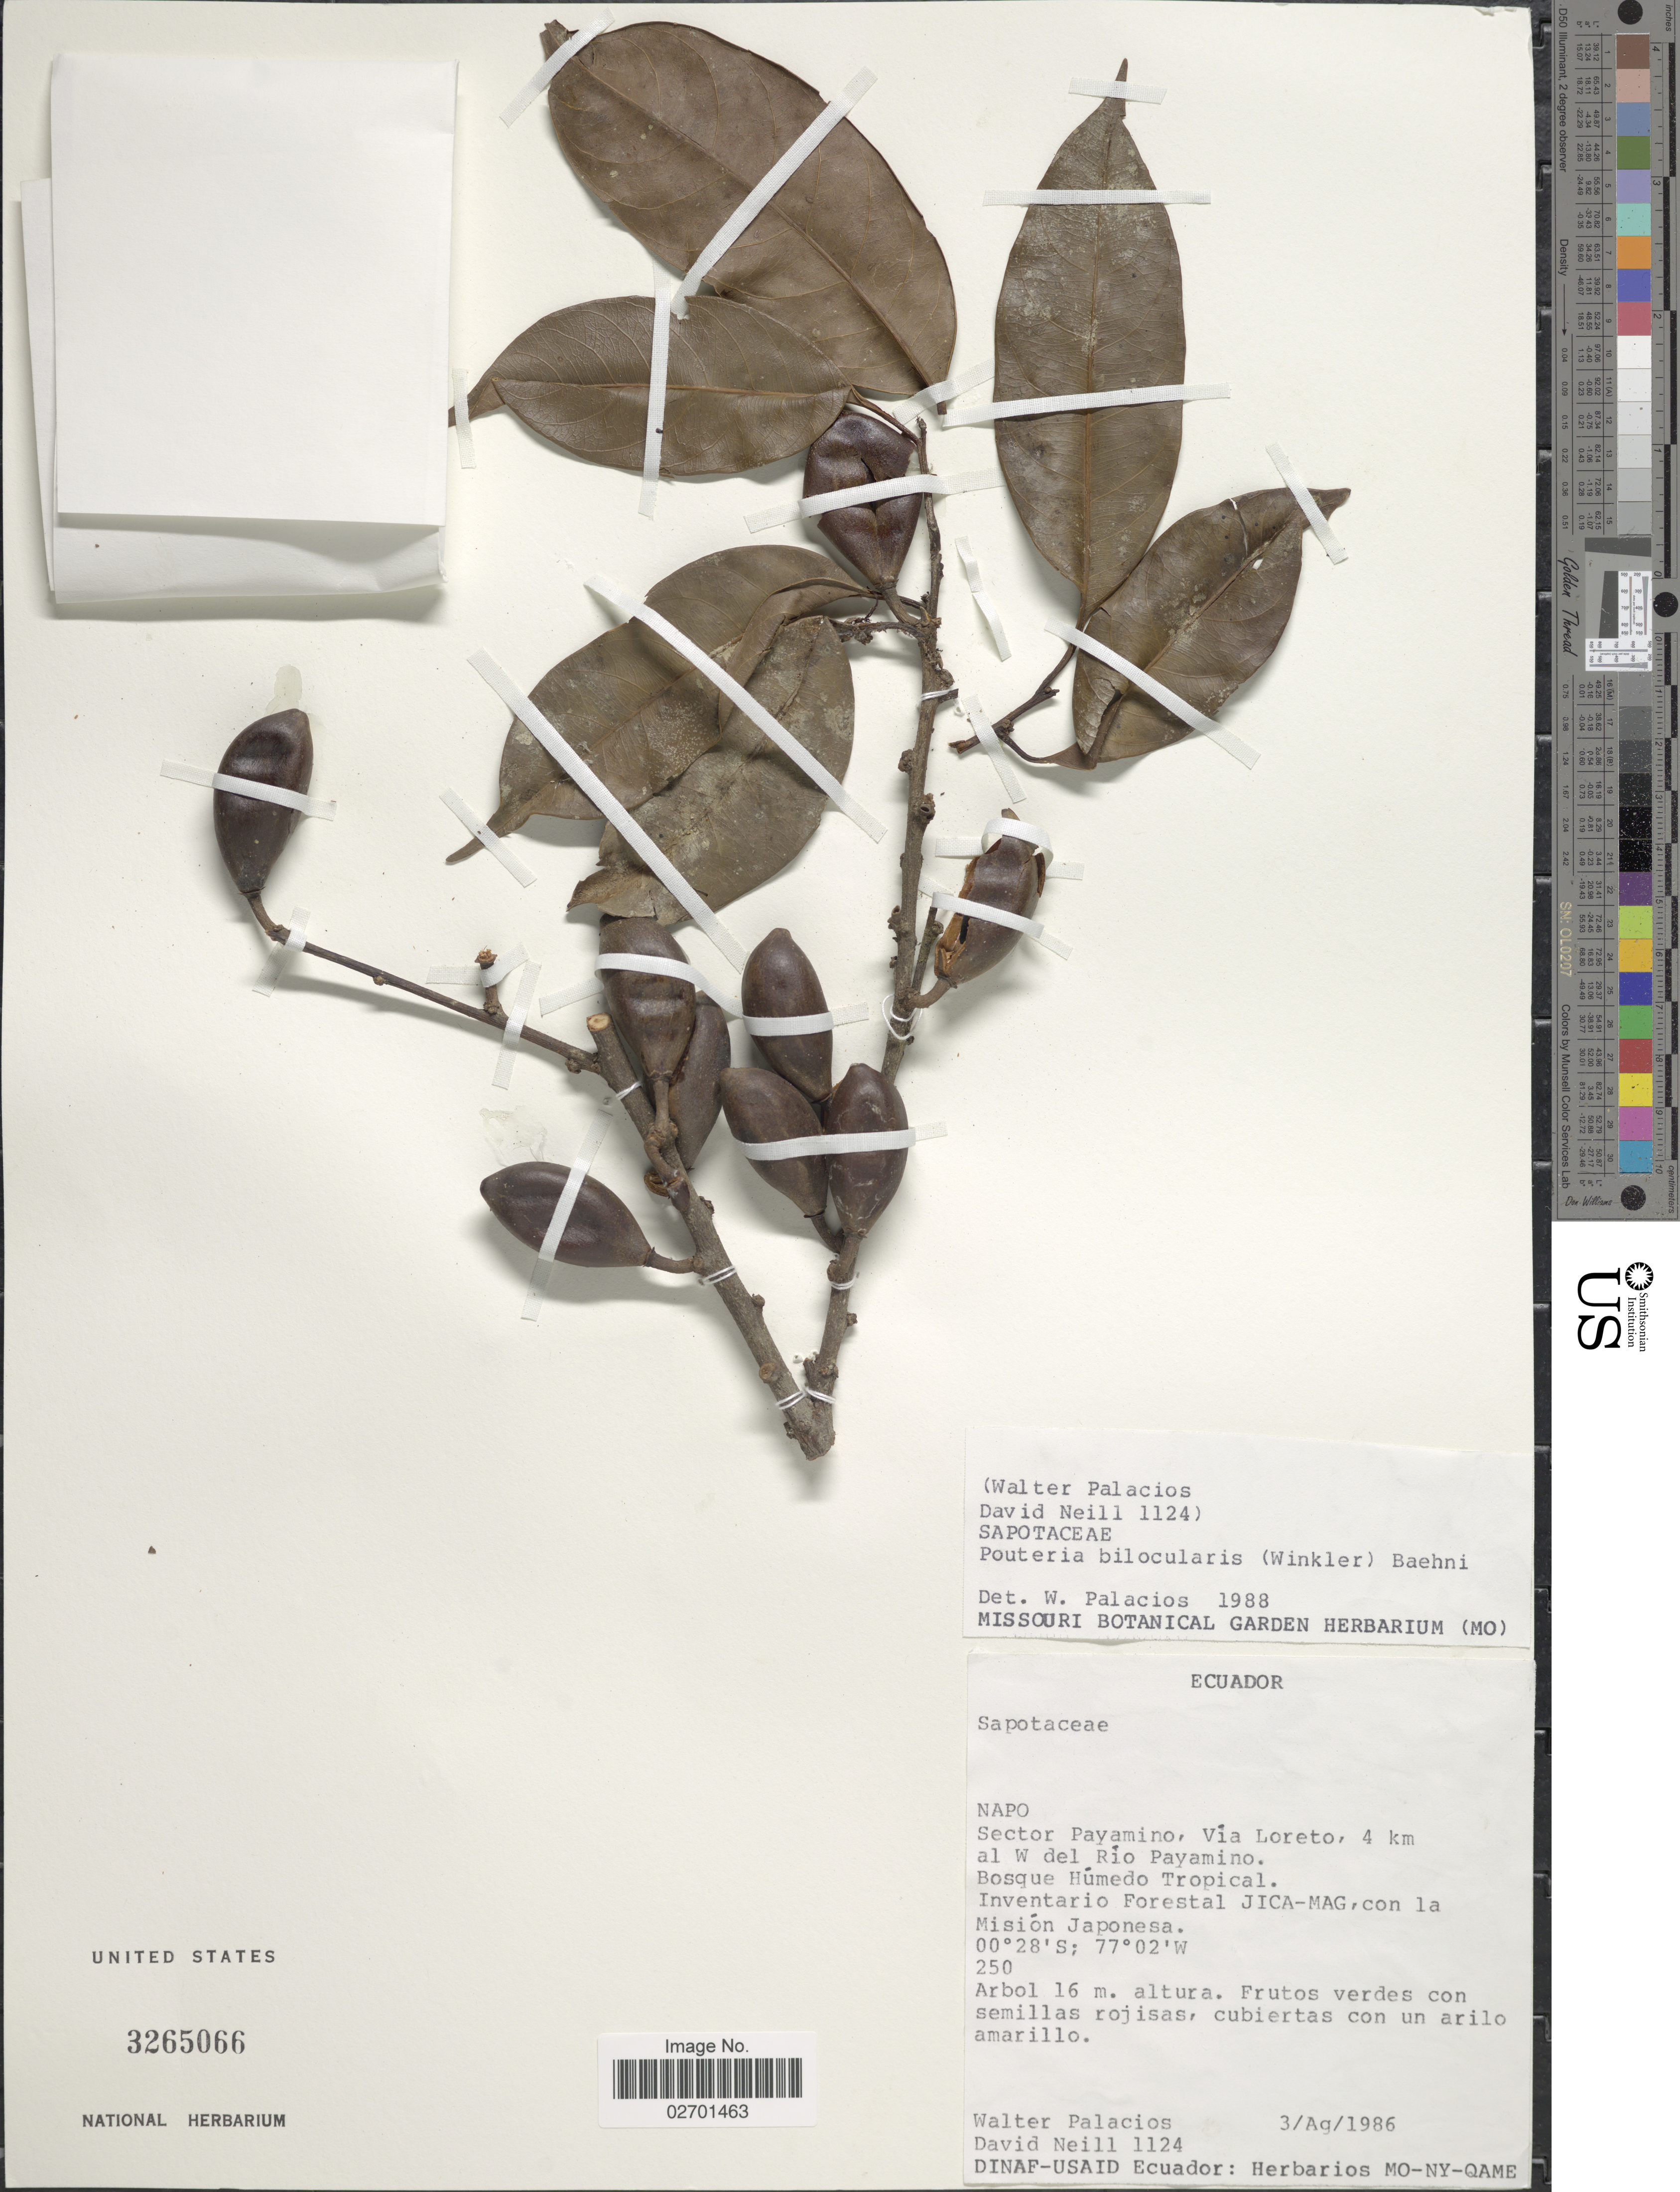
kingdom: Plantae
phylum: Tracheophyta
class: Magnoliopsida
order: Ericales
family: Sapotaceae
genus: Pouteria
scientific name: Pouteria bilocularis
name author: (H.J.P. Winkl.) Baehni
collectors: W. Palacios & D. Neill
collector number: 1124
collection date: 1986-08-03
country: Ecuador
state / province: Napo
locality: Sector Payamino, Via Loreto, 4 km al W del Rio Payamino, Bosque Humedo Tropical, Inventario Forestal JICA-MAG, con la Mission Japonesa.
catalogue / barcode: US 3265066